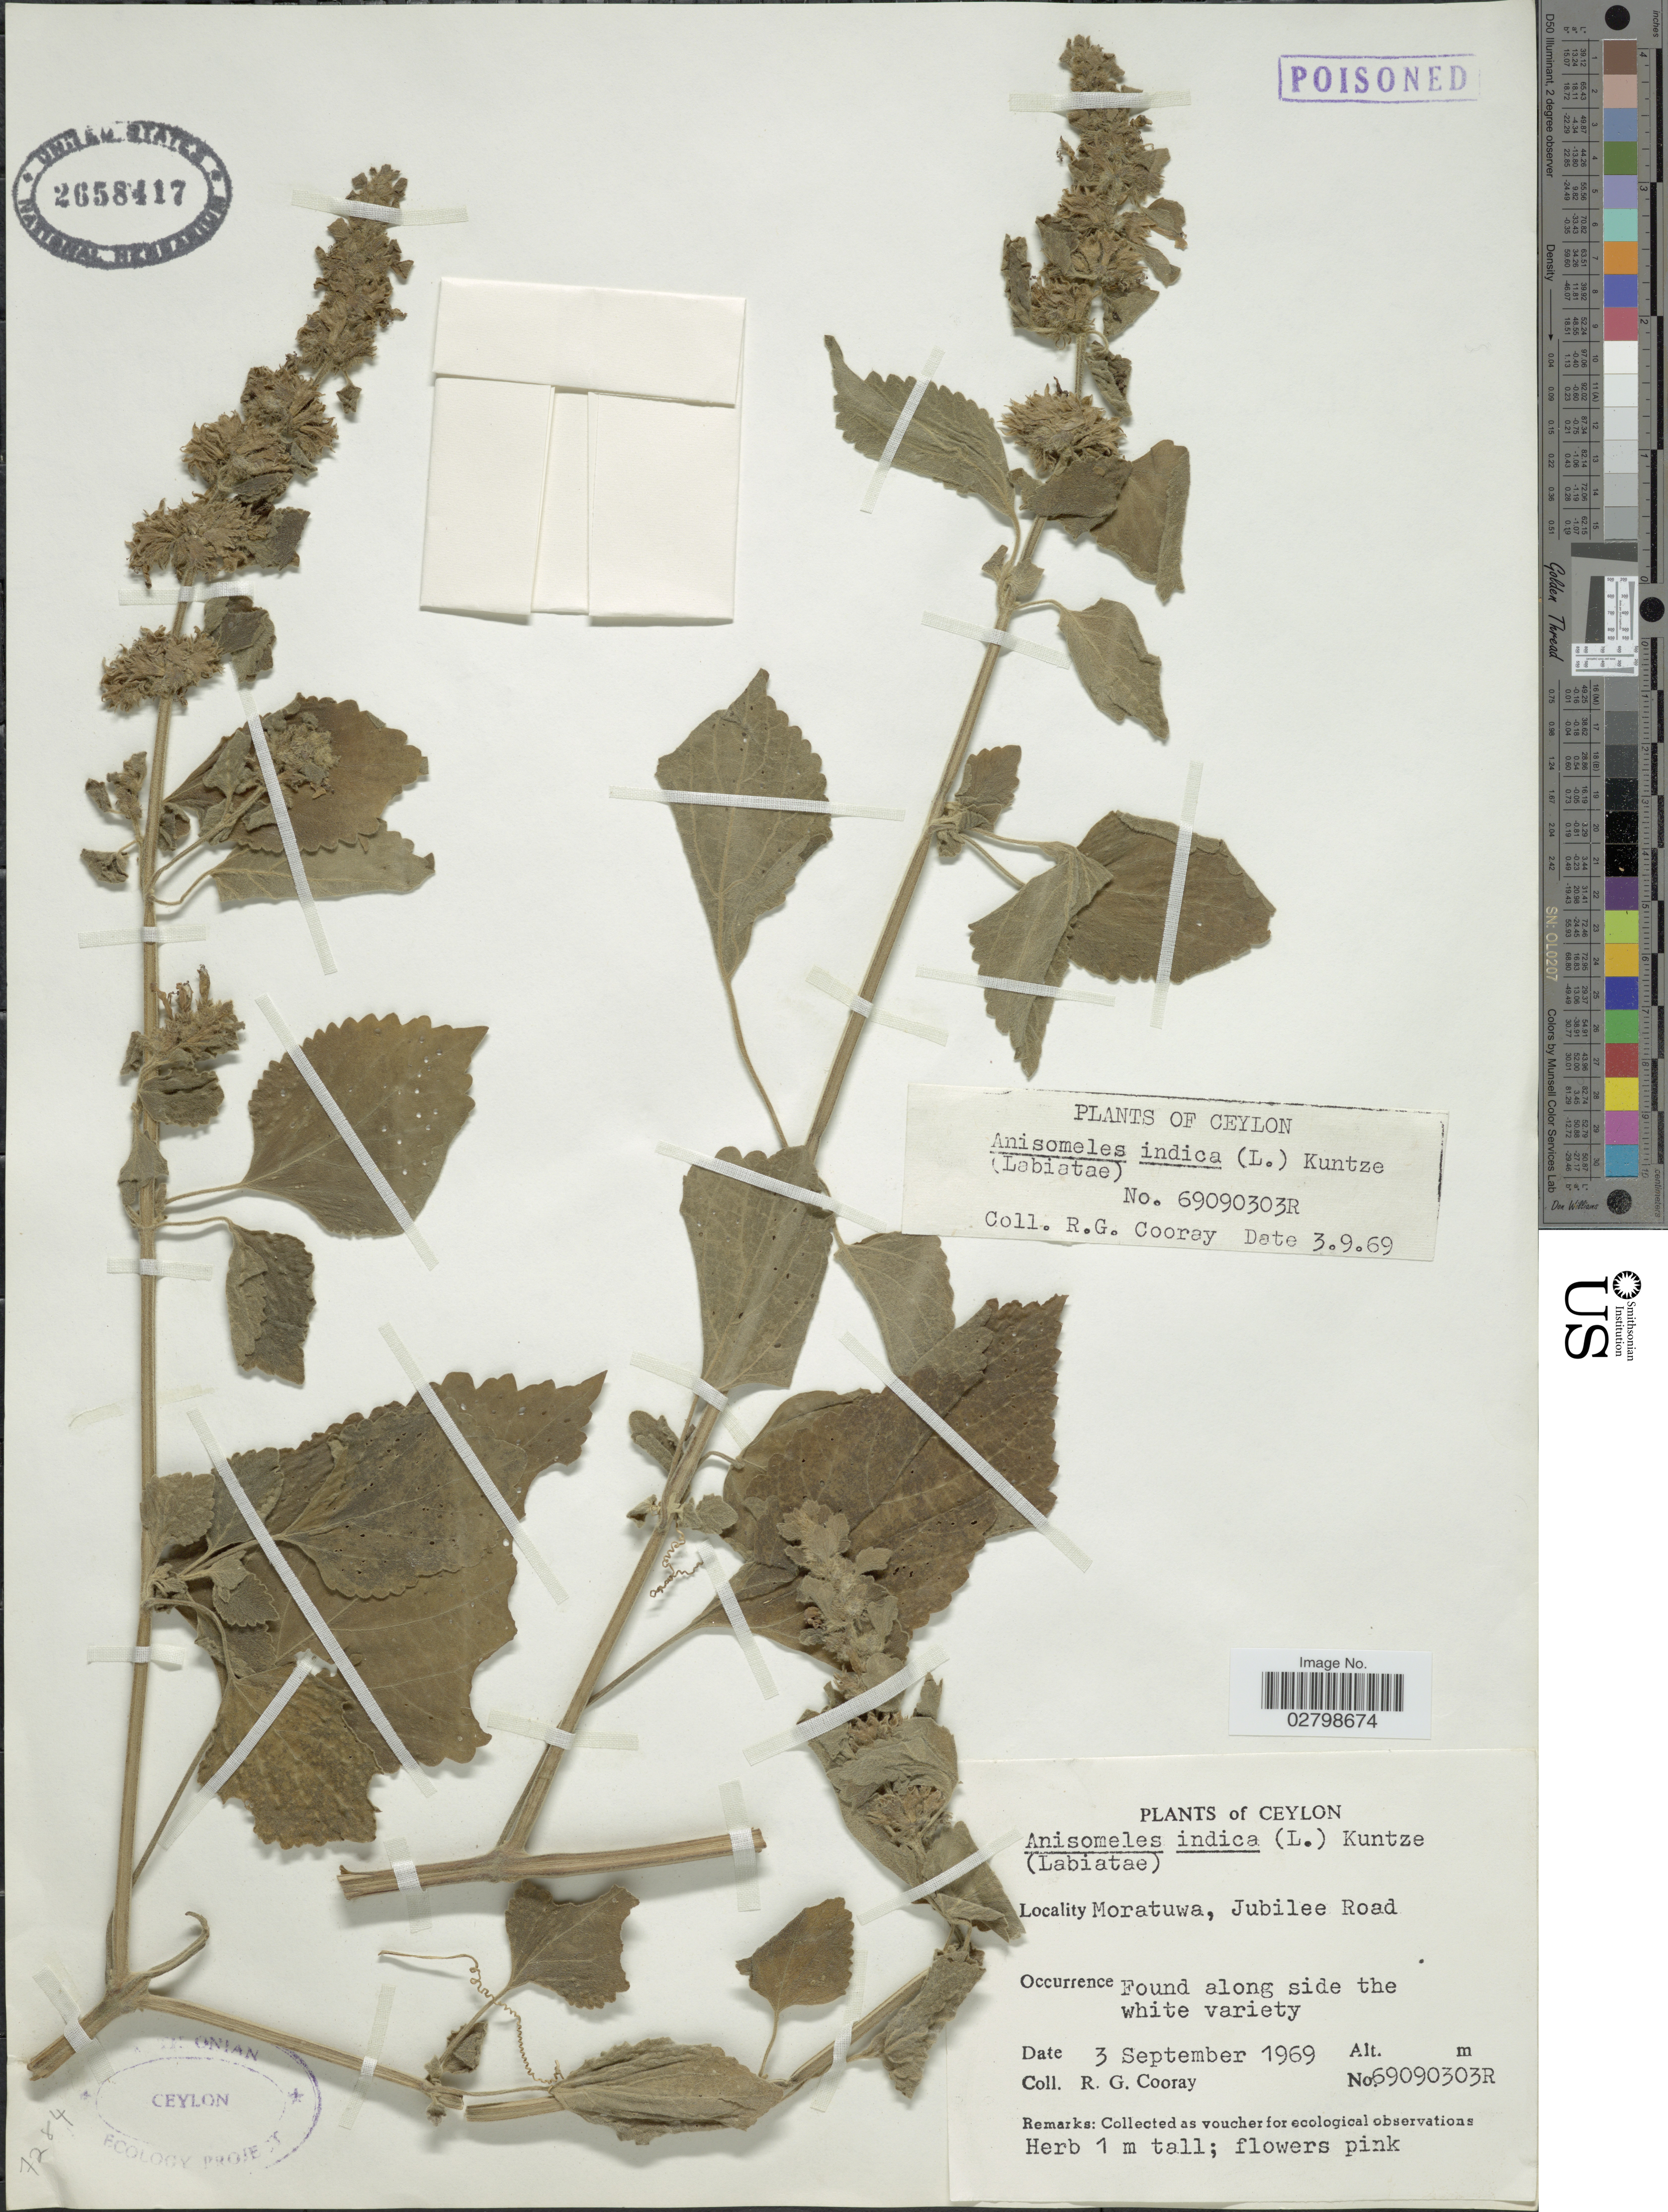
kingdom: Plantae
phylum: Tracheophyta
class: Magnoliopsida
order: Lamiales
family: Lamiaceae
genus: Anisomeles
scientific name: Anisomeles indica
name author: (L.) Kuntze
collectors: R. Cooray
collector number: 69090303R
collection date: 1969-09-03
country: Sri Lanka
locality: Ceylon, Moratuwa, Jubilee Road.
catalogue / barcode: US 2658417